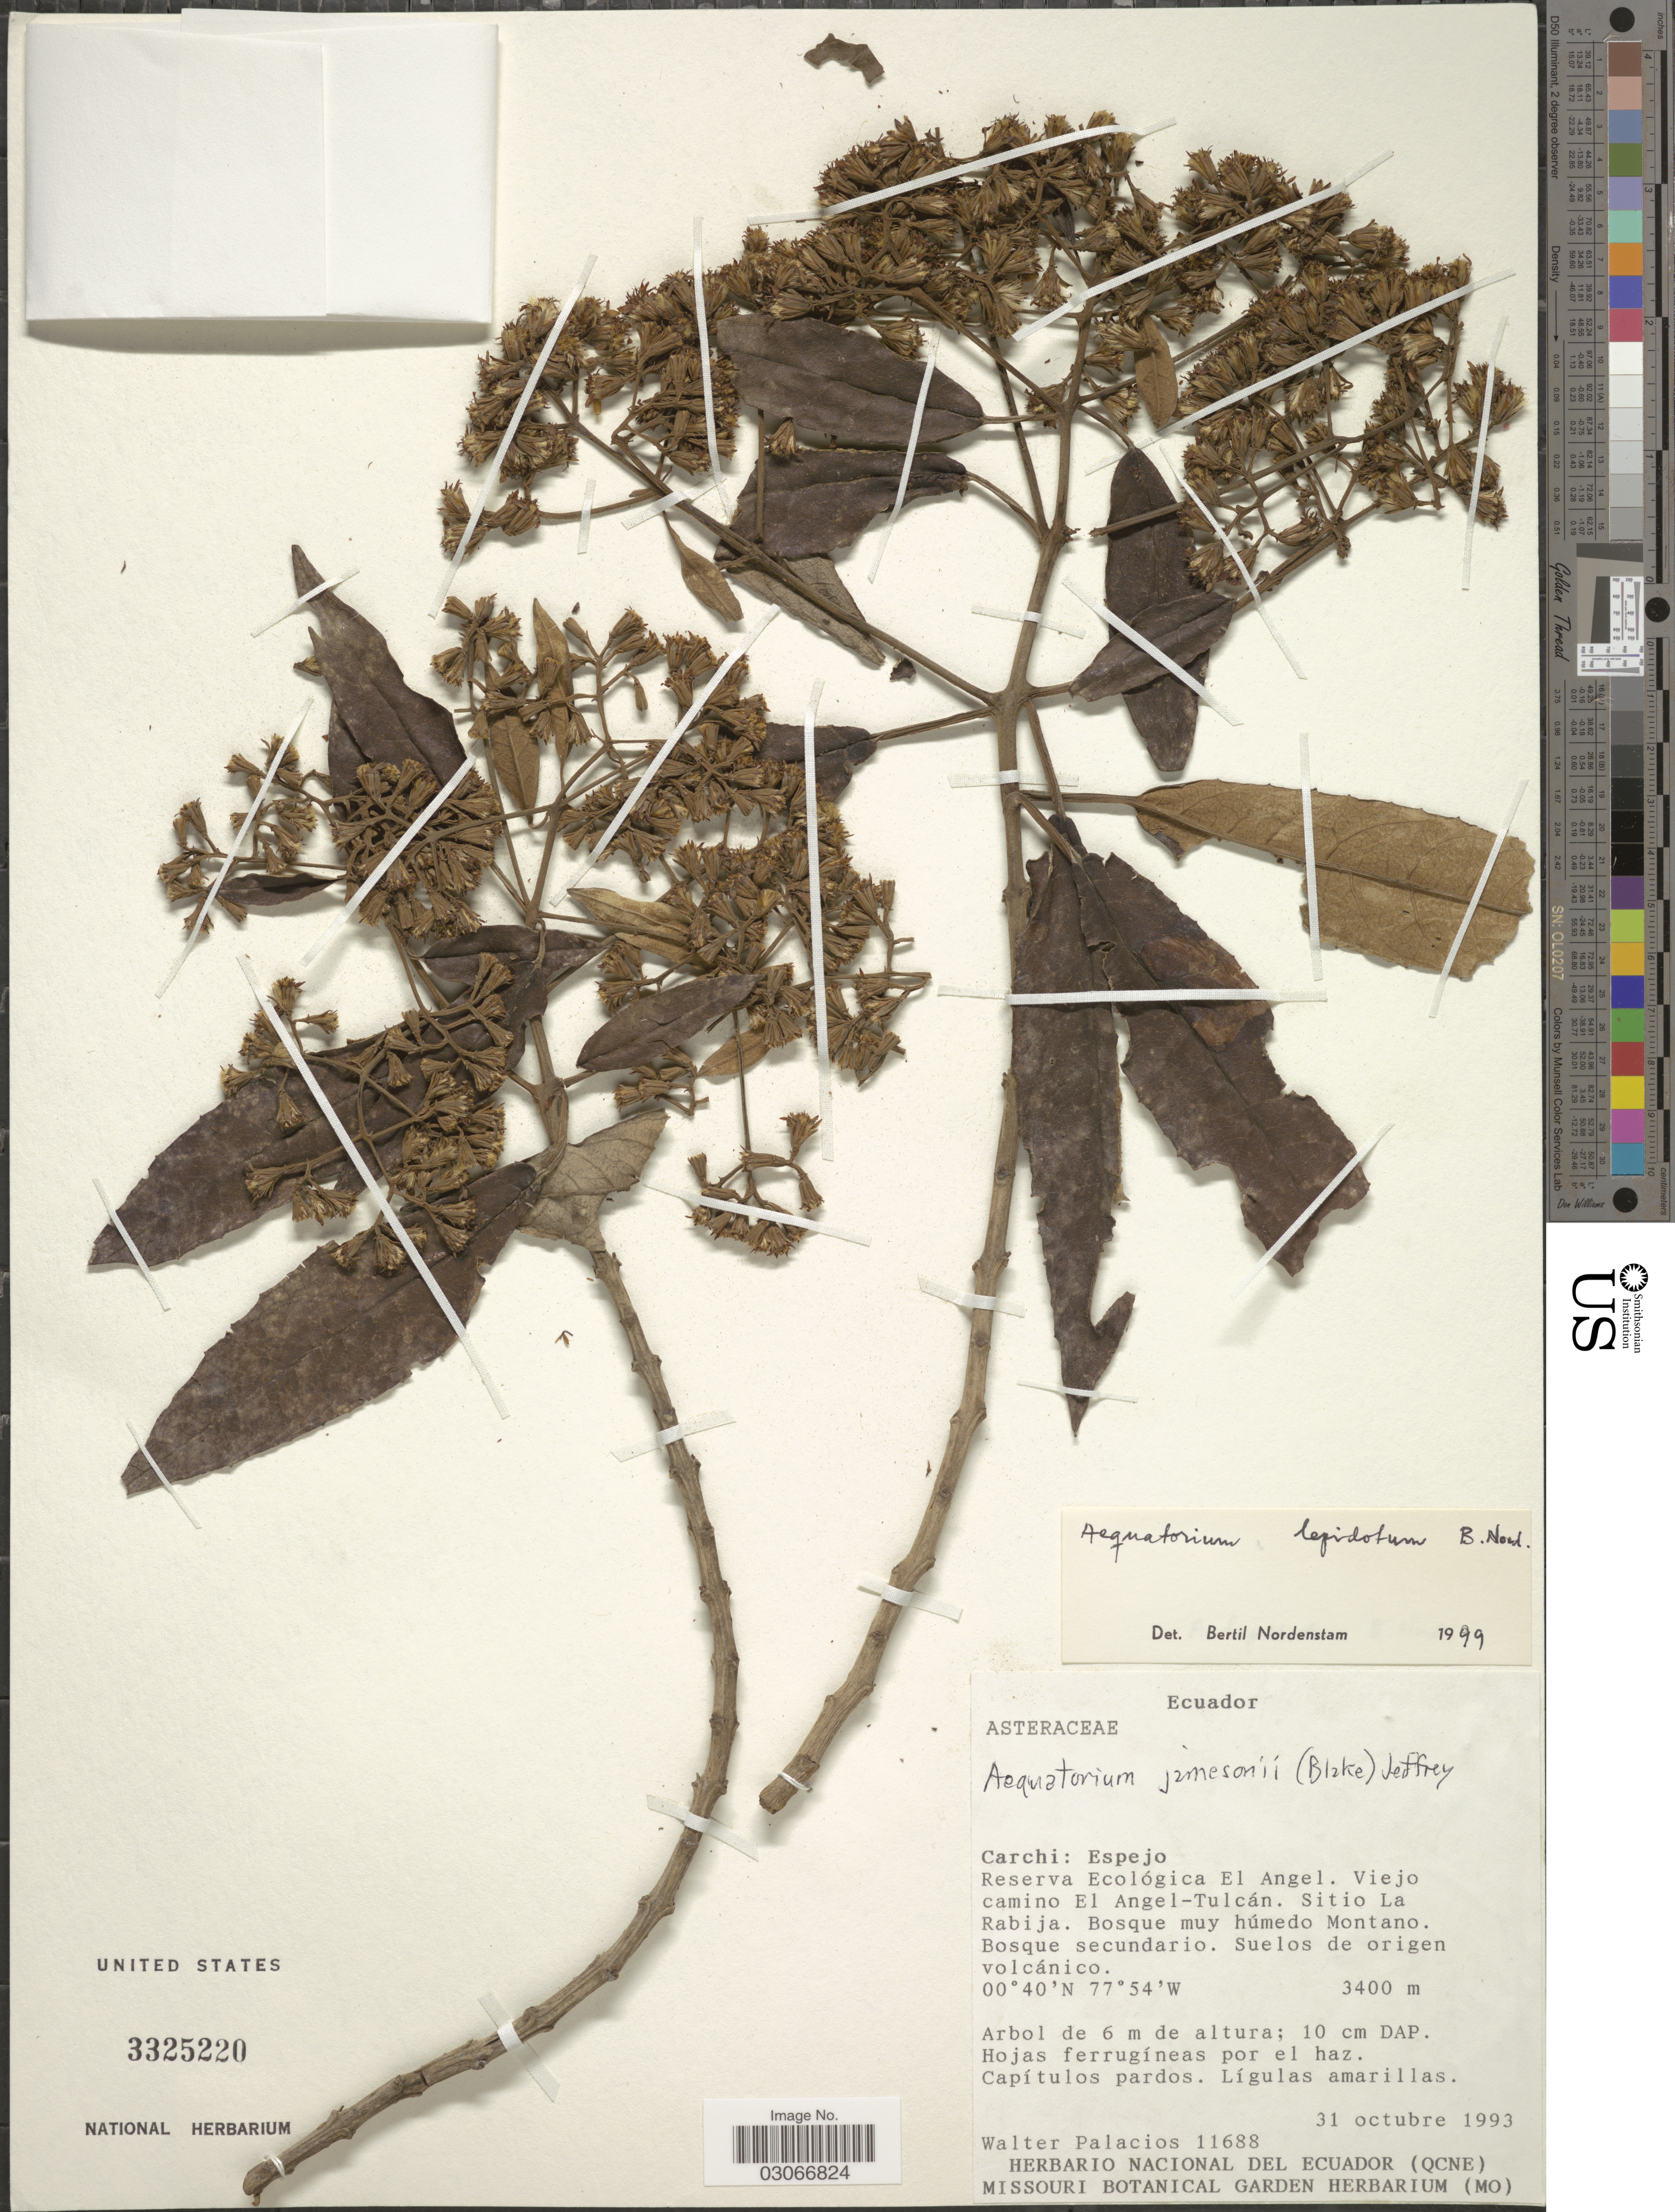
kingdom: Plantae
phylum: Tracheophyta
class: Magnoliopsida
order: Asterales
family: Asteraceae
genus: Aequatorium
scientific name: Aequatorium lepidotum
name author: B. Nord.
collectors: W. Palacios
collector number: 11688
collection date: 1993-10-31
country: Ecuador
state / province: Carchi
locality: Espejo. Reserva Ecológica El Angel. Viejo camino El Angel-Tulcán. Sitio La Rabija.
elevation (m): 3400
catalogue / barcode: US 3325220